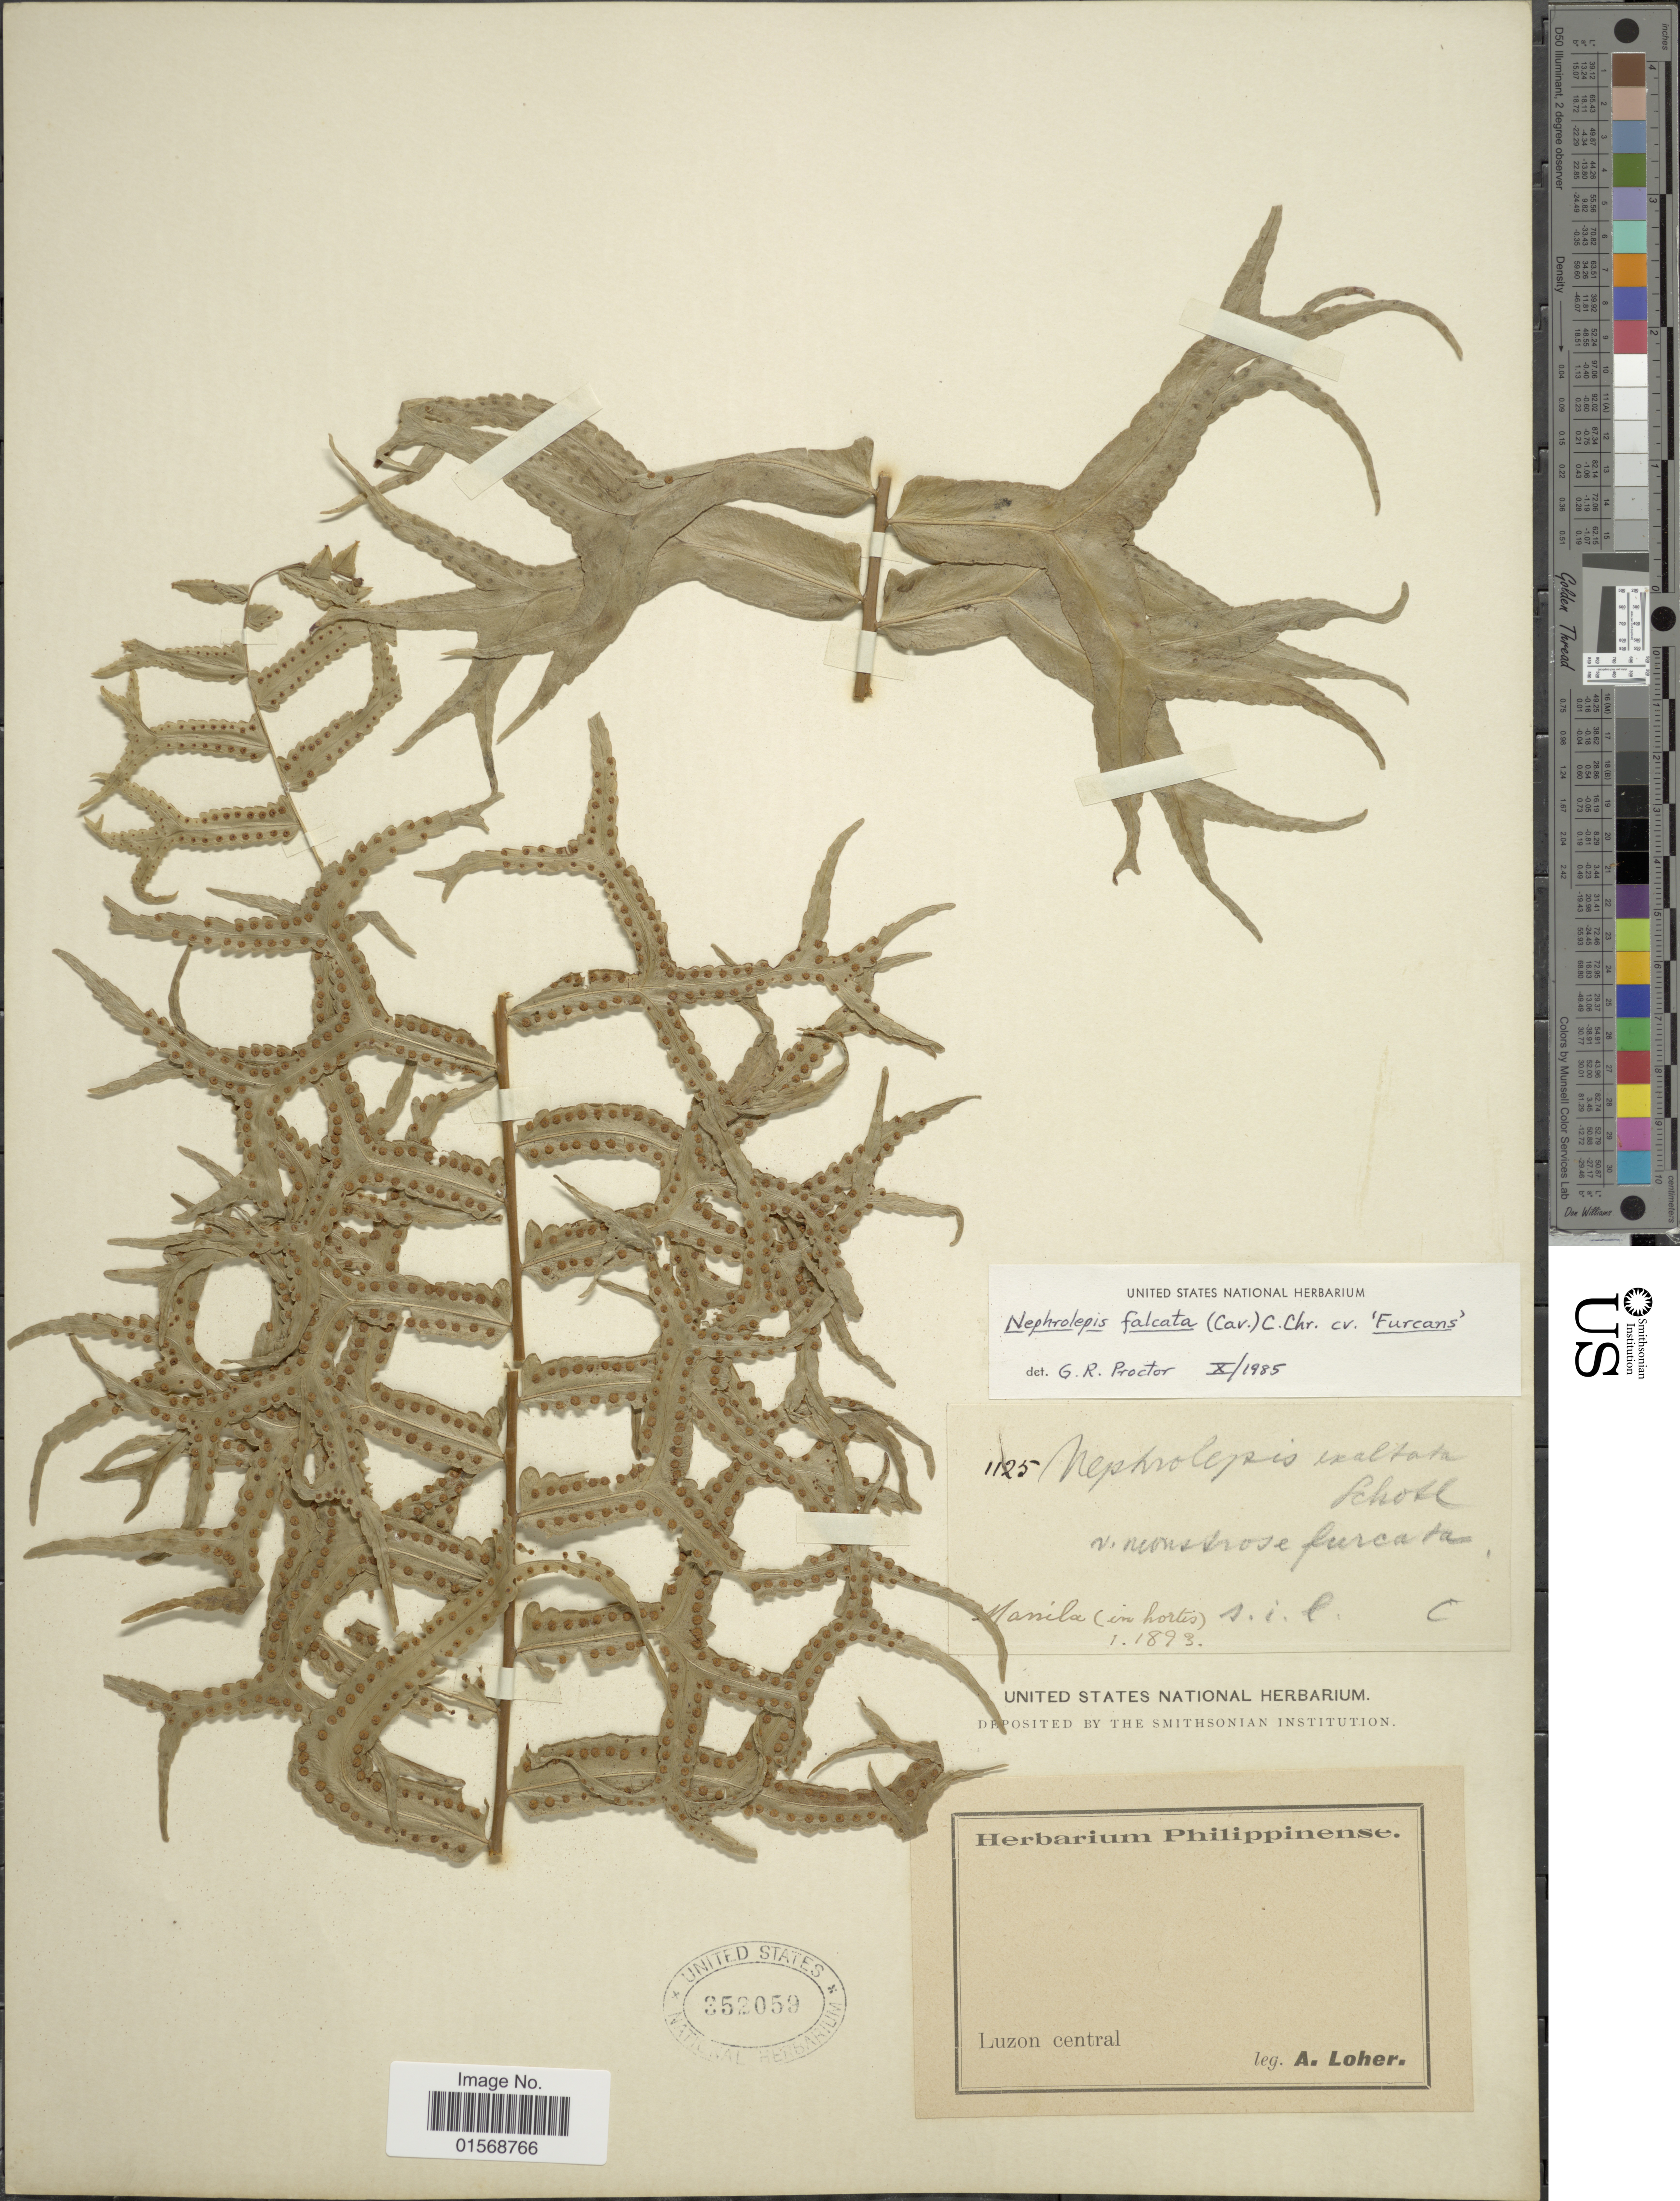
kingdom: Plantae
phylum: Tracheophyta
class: Polypodiopsida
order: Polypodiales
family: Nephrolepidaceae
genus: Nephrolepis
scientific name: Nephrolepis falcata 'Furcans'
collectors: A. Loher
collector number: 1125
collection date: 1893-01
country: Philippines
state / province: Central Luzon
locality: Luzon Central, Manila (in hortus).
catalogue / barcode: US 352059